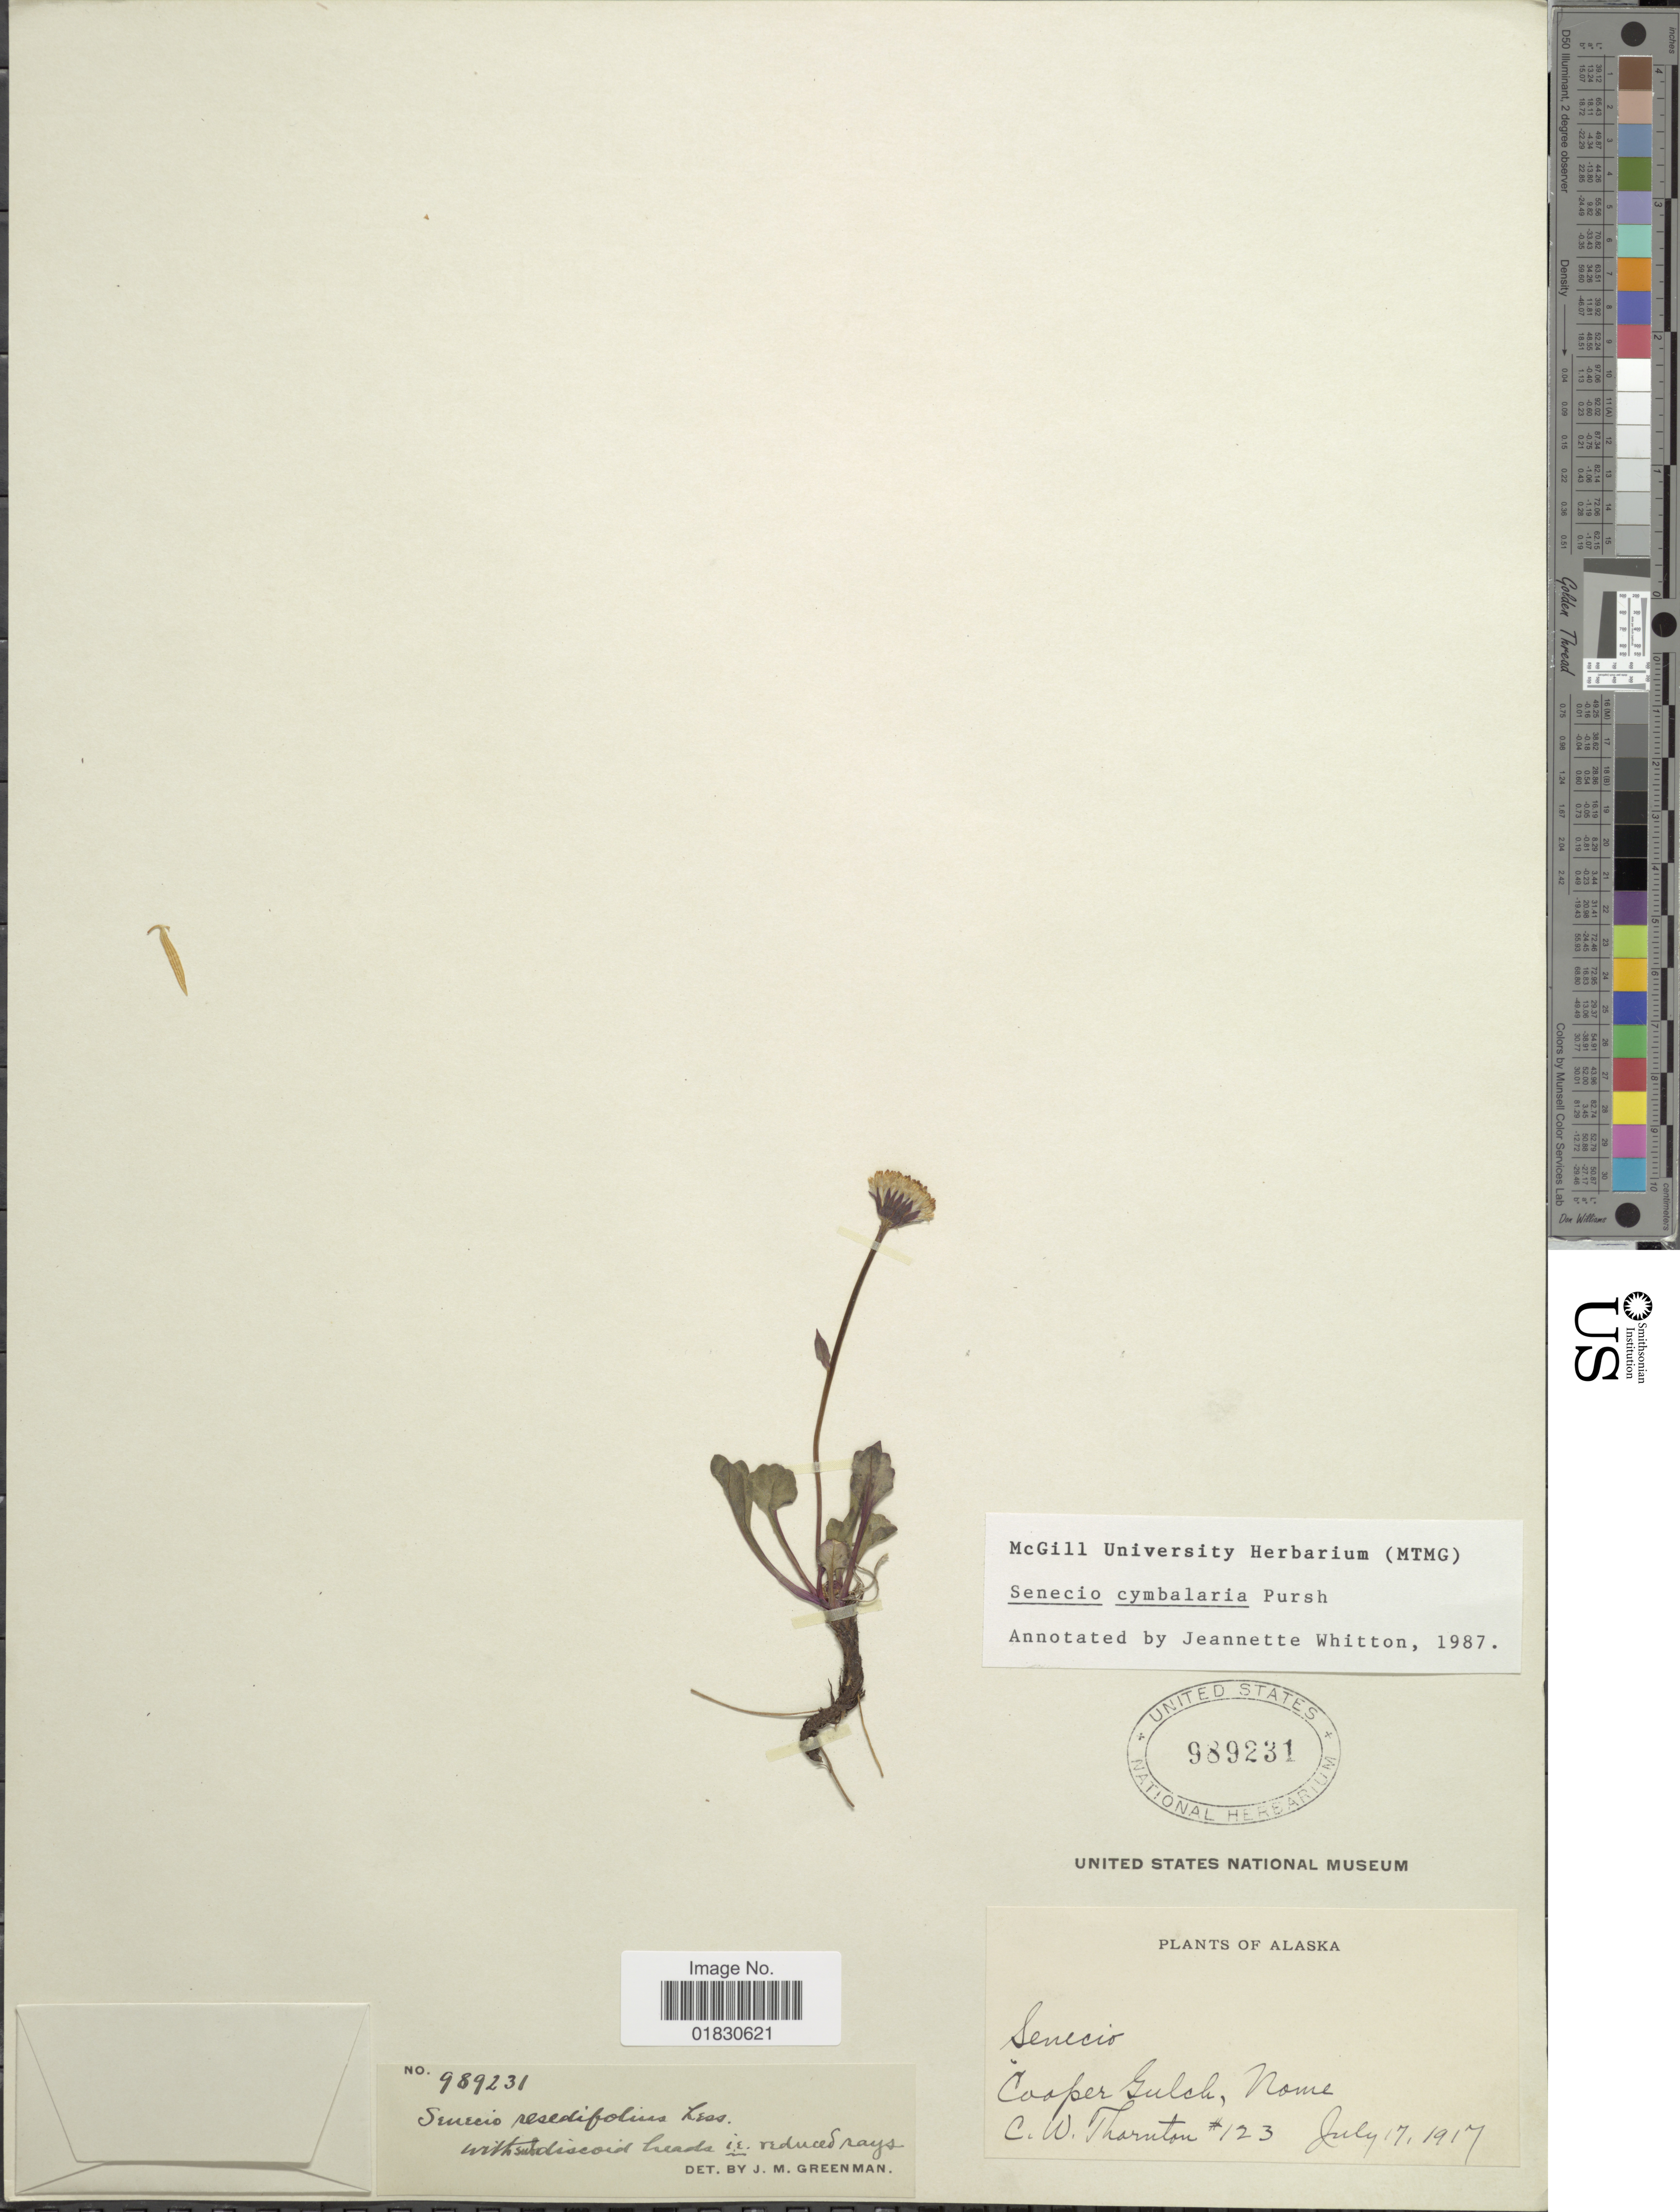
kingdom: Plantae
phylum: Tracheophyta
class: Magnoliopsida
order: Asterales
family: Asteraceae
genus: Packera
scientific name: Packera cymbalaria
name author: (Pursh) W.A. Weber & Á. Löve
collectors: C. Thornton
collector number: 123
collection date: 1917-07-17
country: United States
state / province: Alaska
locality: Cooper Gulch, Nome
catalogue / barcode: US 989231